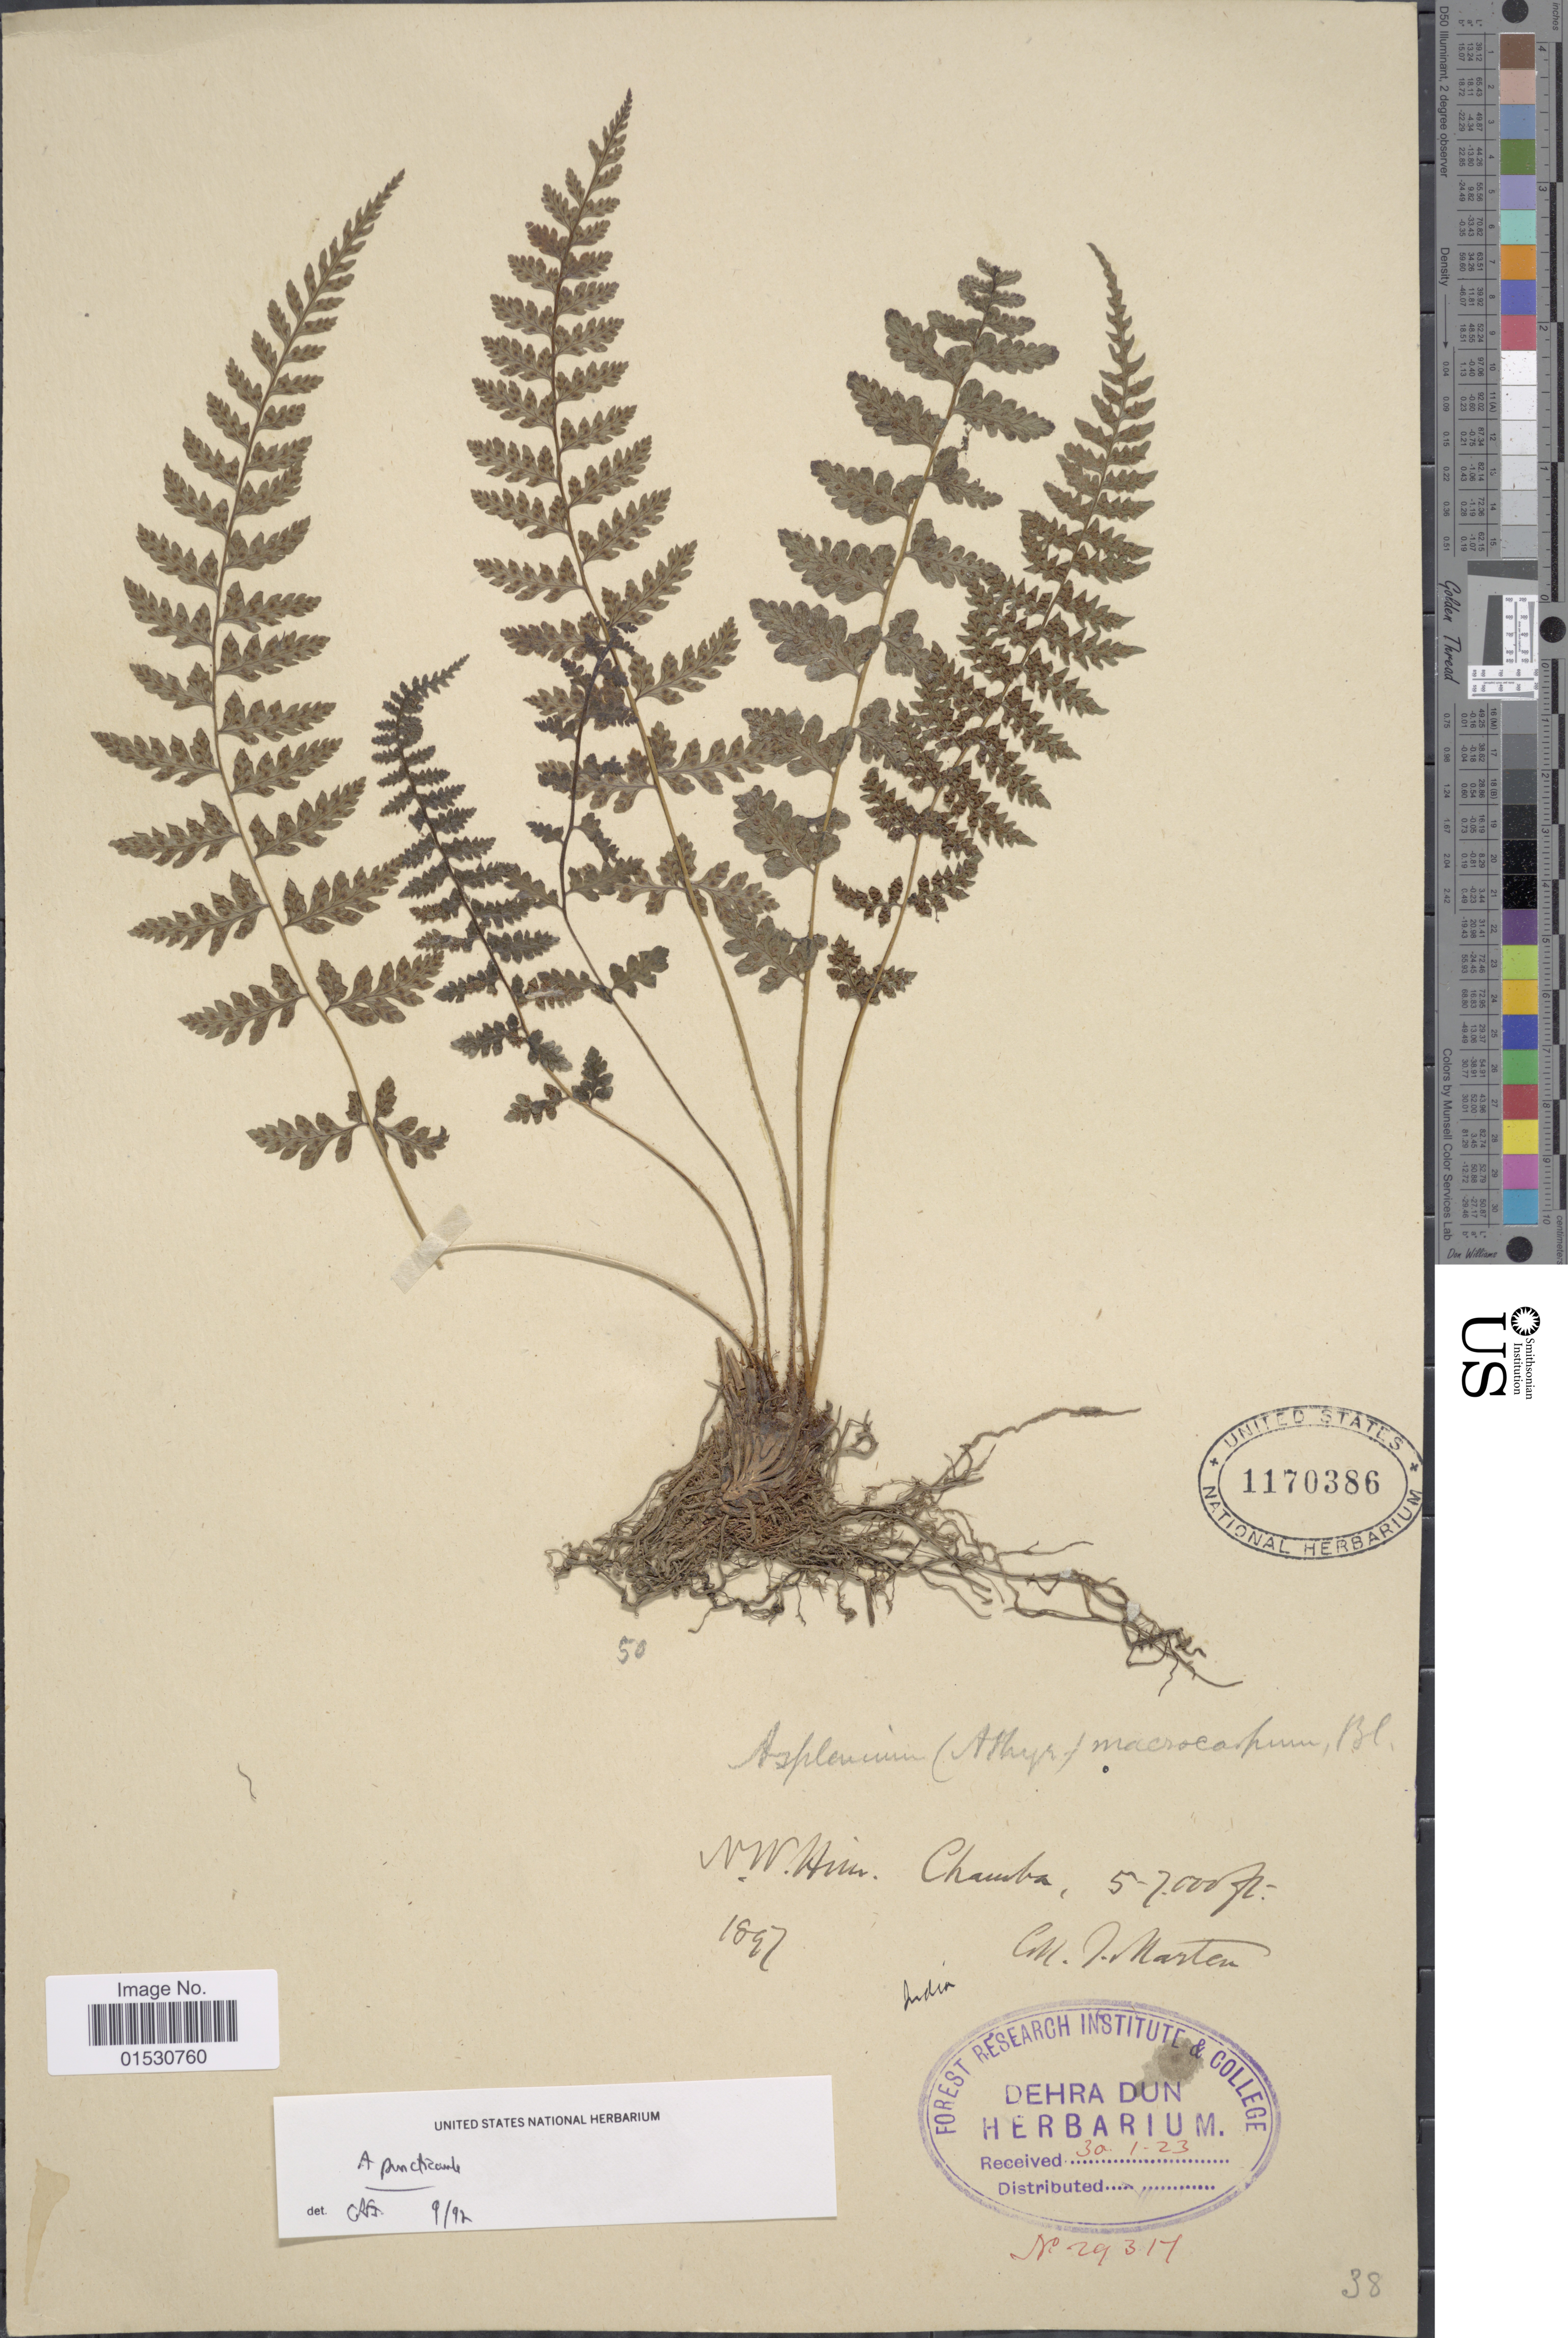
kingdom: Plantae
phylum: Tracheophyta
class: Polypodiopsida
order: Polypodiales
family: Athyriaceae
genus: Athyrium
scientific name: Athyrium macrocarpon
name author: Bedd.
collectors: J. Marten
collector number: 50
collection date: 1897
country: India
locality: N. W. Him, Chamba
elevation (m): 1737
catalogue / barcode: US 1170386